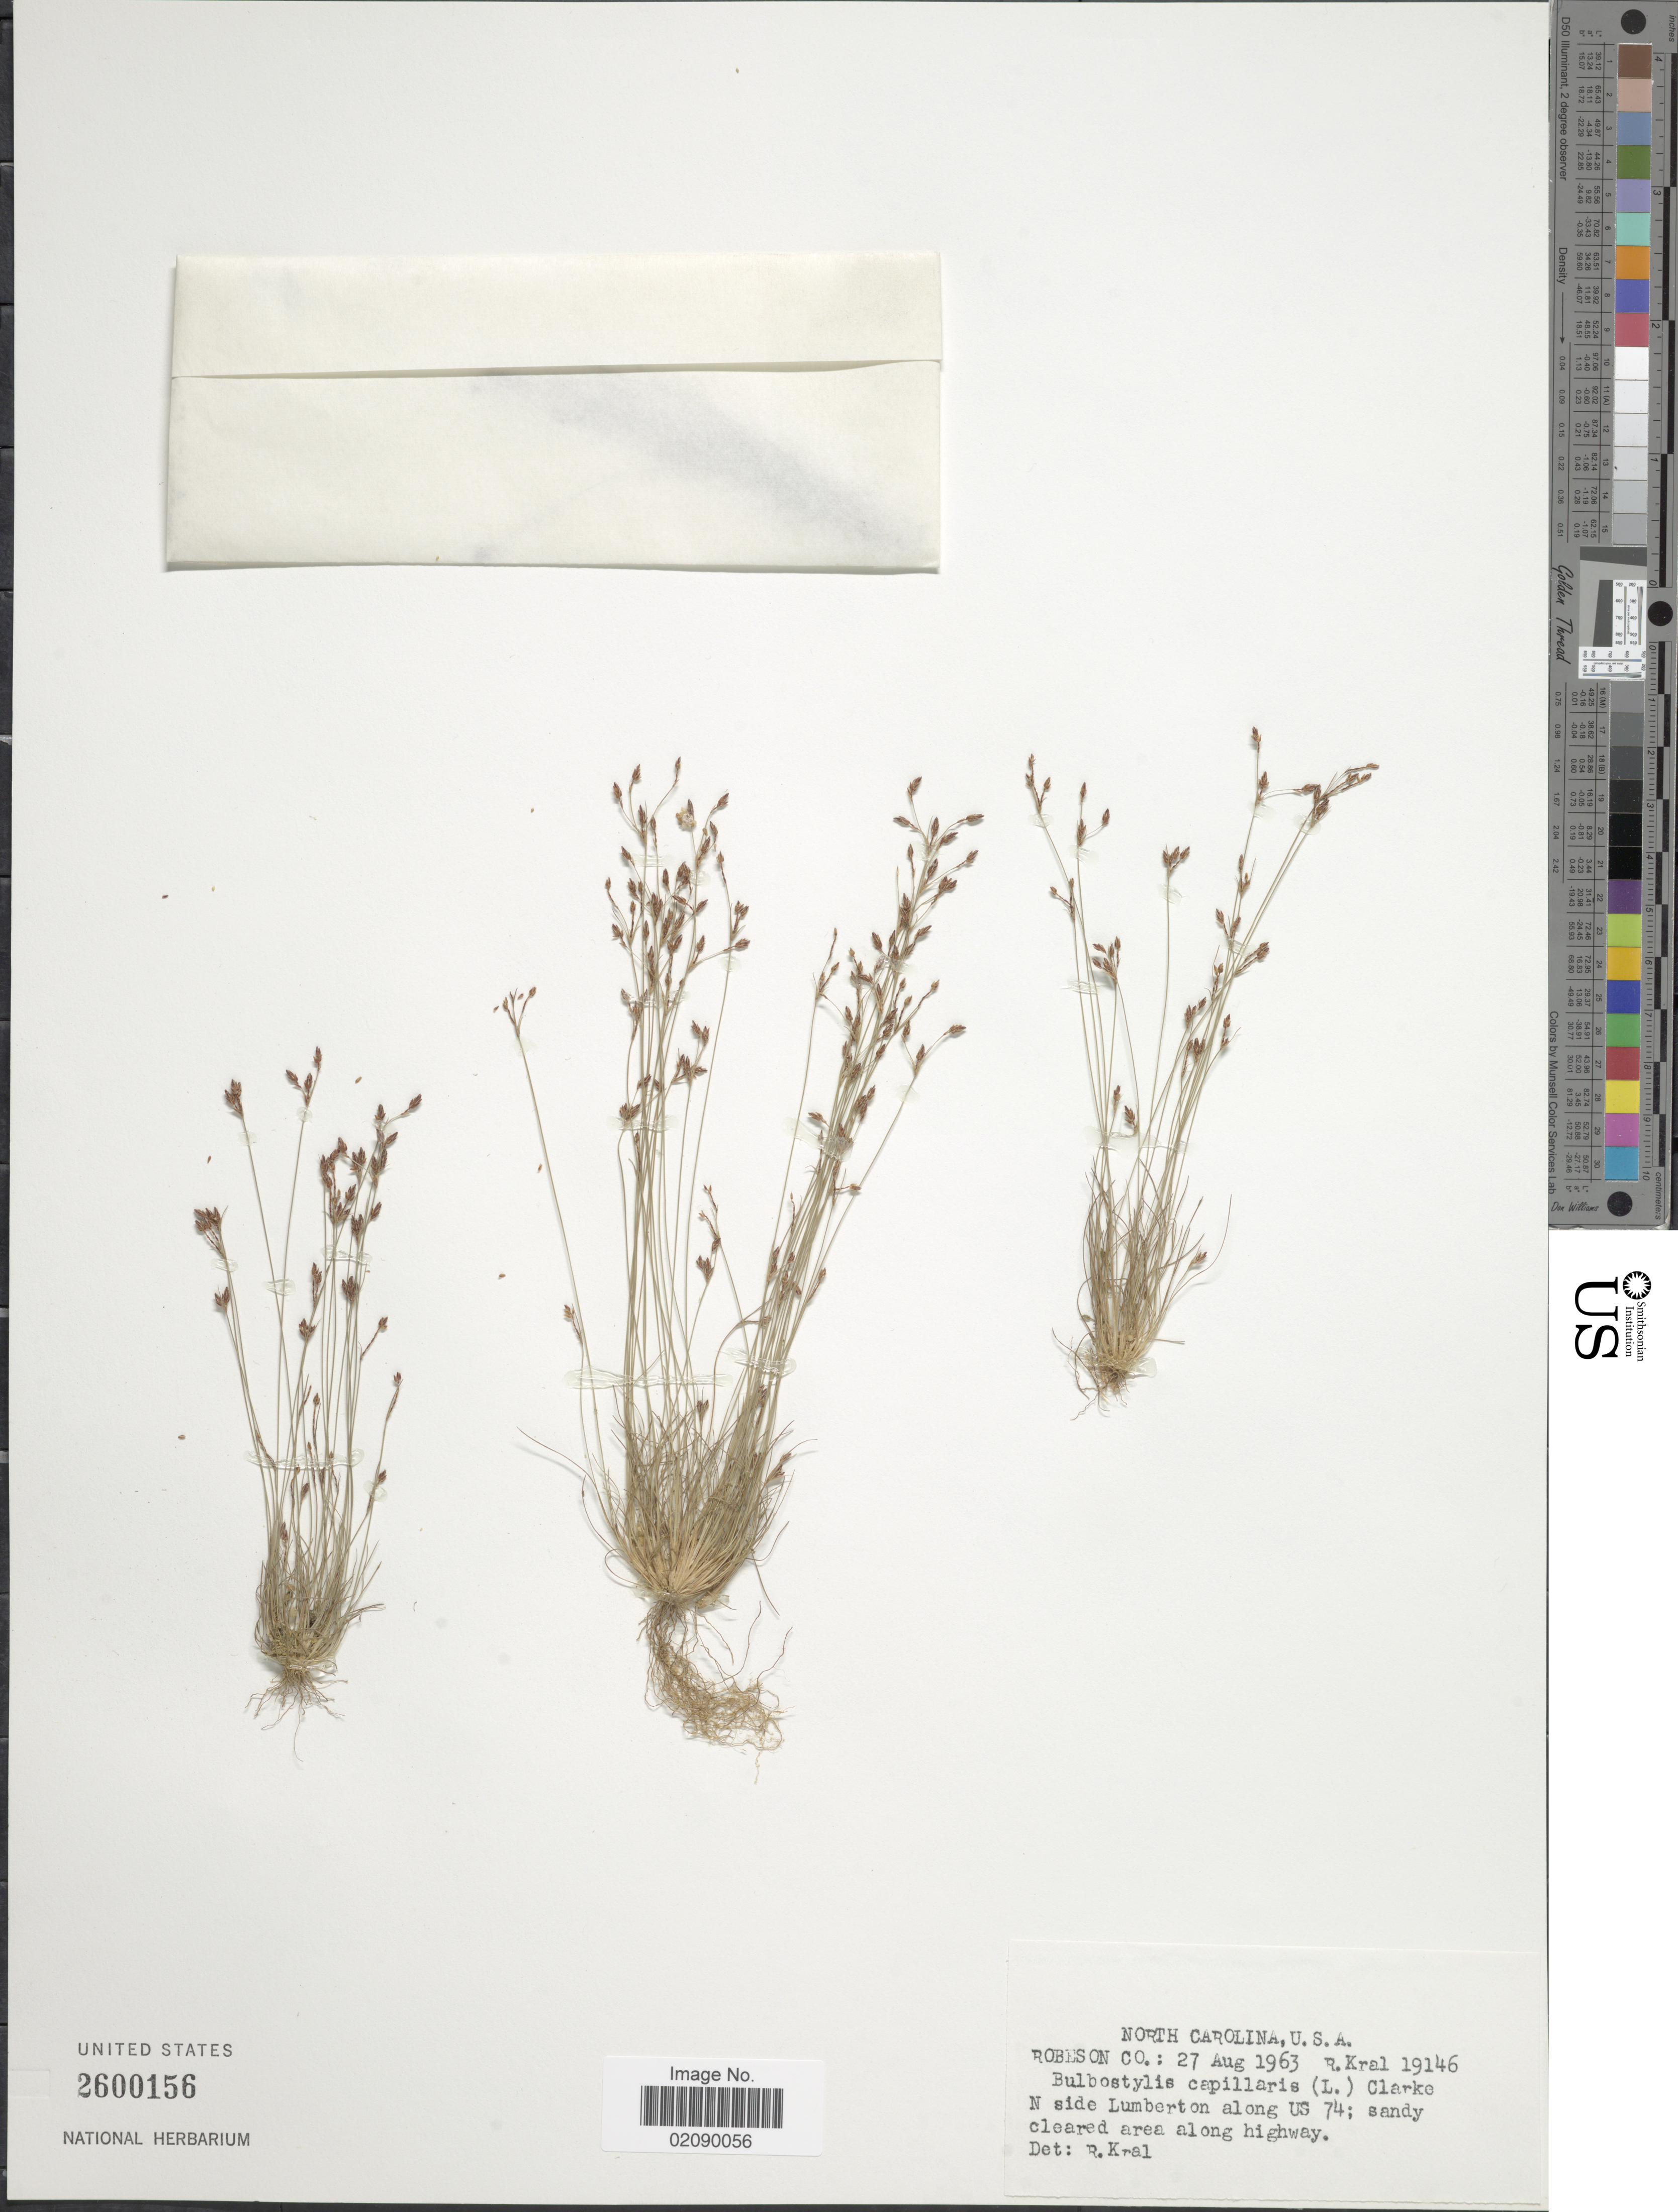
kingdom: Plantae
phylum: Tracheophyta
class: Liliopsida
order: Poales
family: Cyperaceae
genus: Bulbostylis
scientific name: Bulbostylis capillaris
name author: (L.) Kunth ex C.B. Clarke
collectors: R. Kral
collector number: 19146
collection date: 1963-08-27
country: United States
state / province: North Carolina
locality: Robeson Co; N side Lumberton along US 74; sandy cleared area along highway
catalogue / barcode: US 2600156